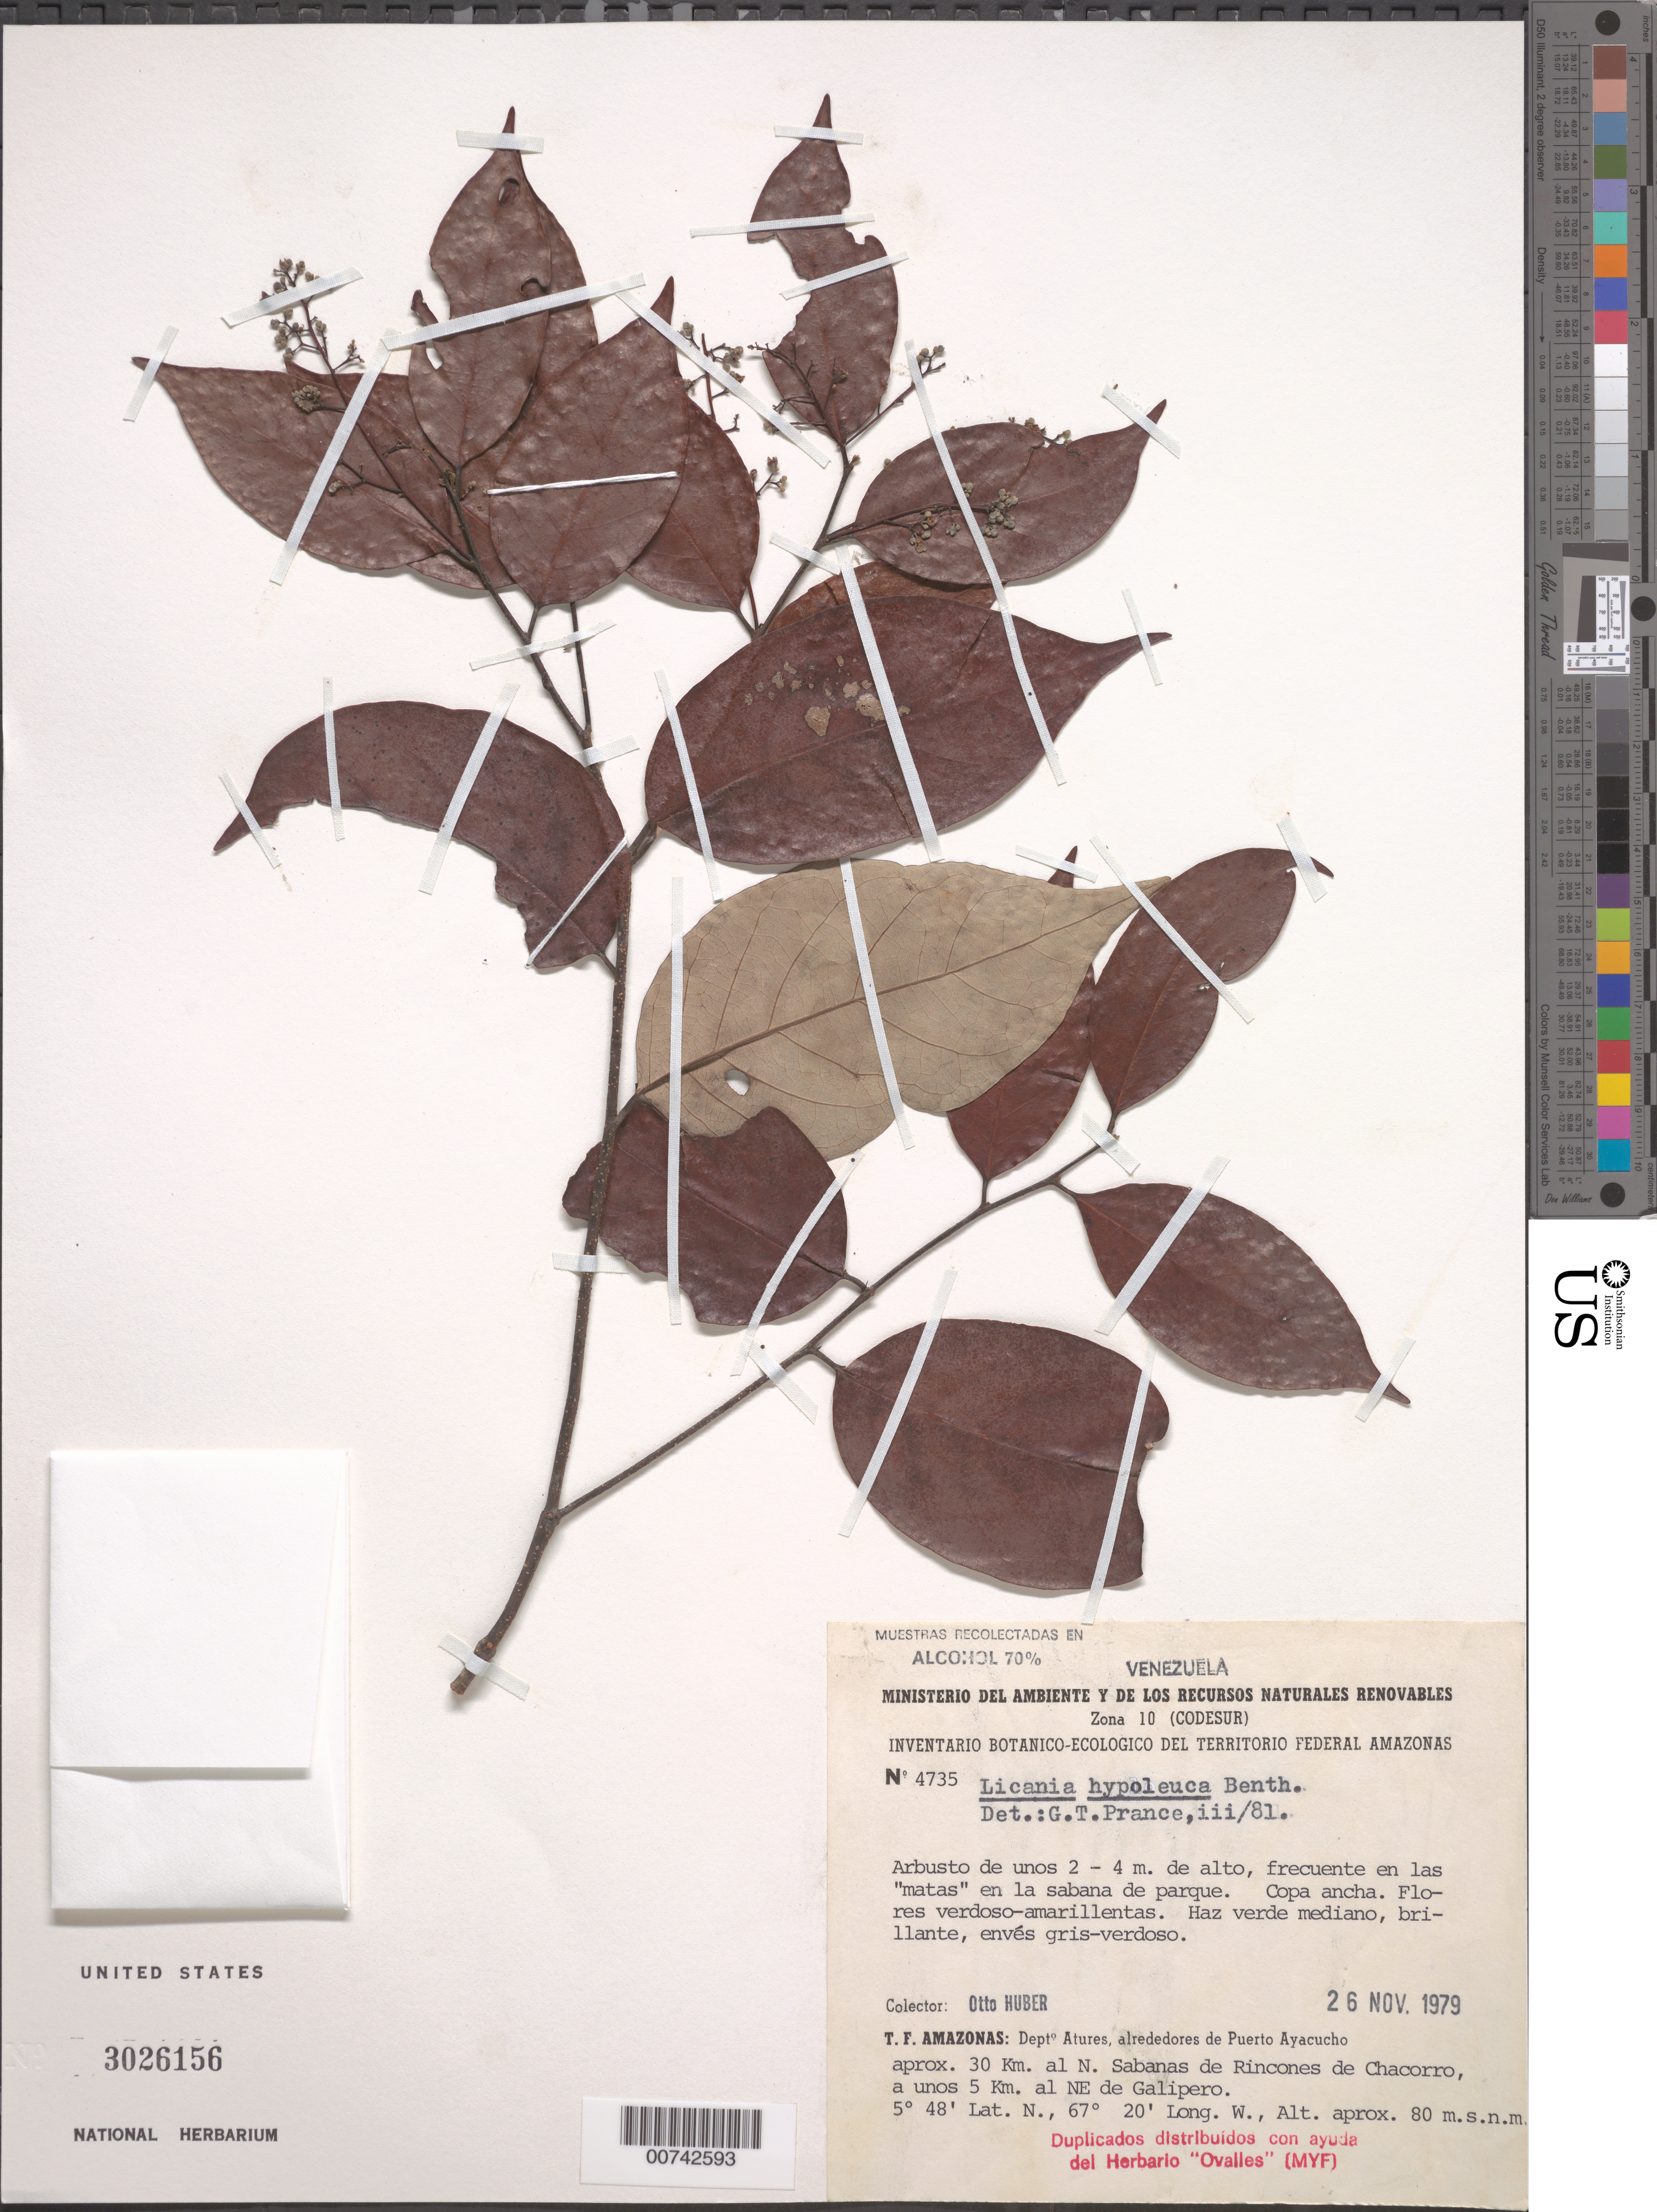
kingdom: Plantae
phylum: Tracheophyta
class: Magnoliopsida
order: Malpighiales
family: Chrysobalanaceae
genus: Licania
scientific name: Licania hypoleuca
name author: Benth.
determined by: Prance, G. T.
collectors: O. Huber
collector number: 4735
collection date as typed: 26-Nov-79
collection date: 1979-11-26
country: Venezuela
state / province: Amazonas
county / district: Atures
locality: Puerto Ayacucho, aprox. 30 km N; Sabanas de Rincones de Chacorro, a unos 5 km al NE de Galipero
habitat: En las "matas" en la sabana de parque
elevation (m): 80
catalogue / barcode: US 3026156